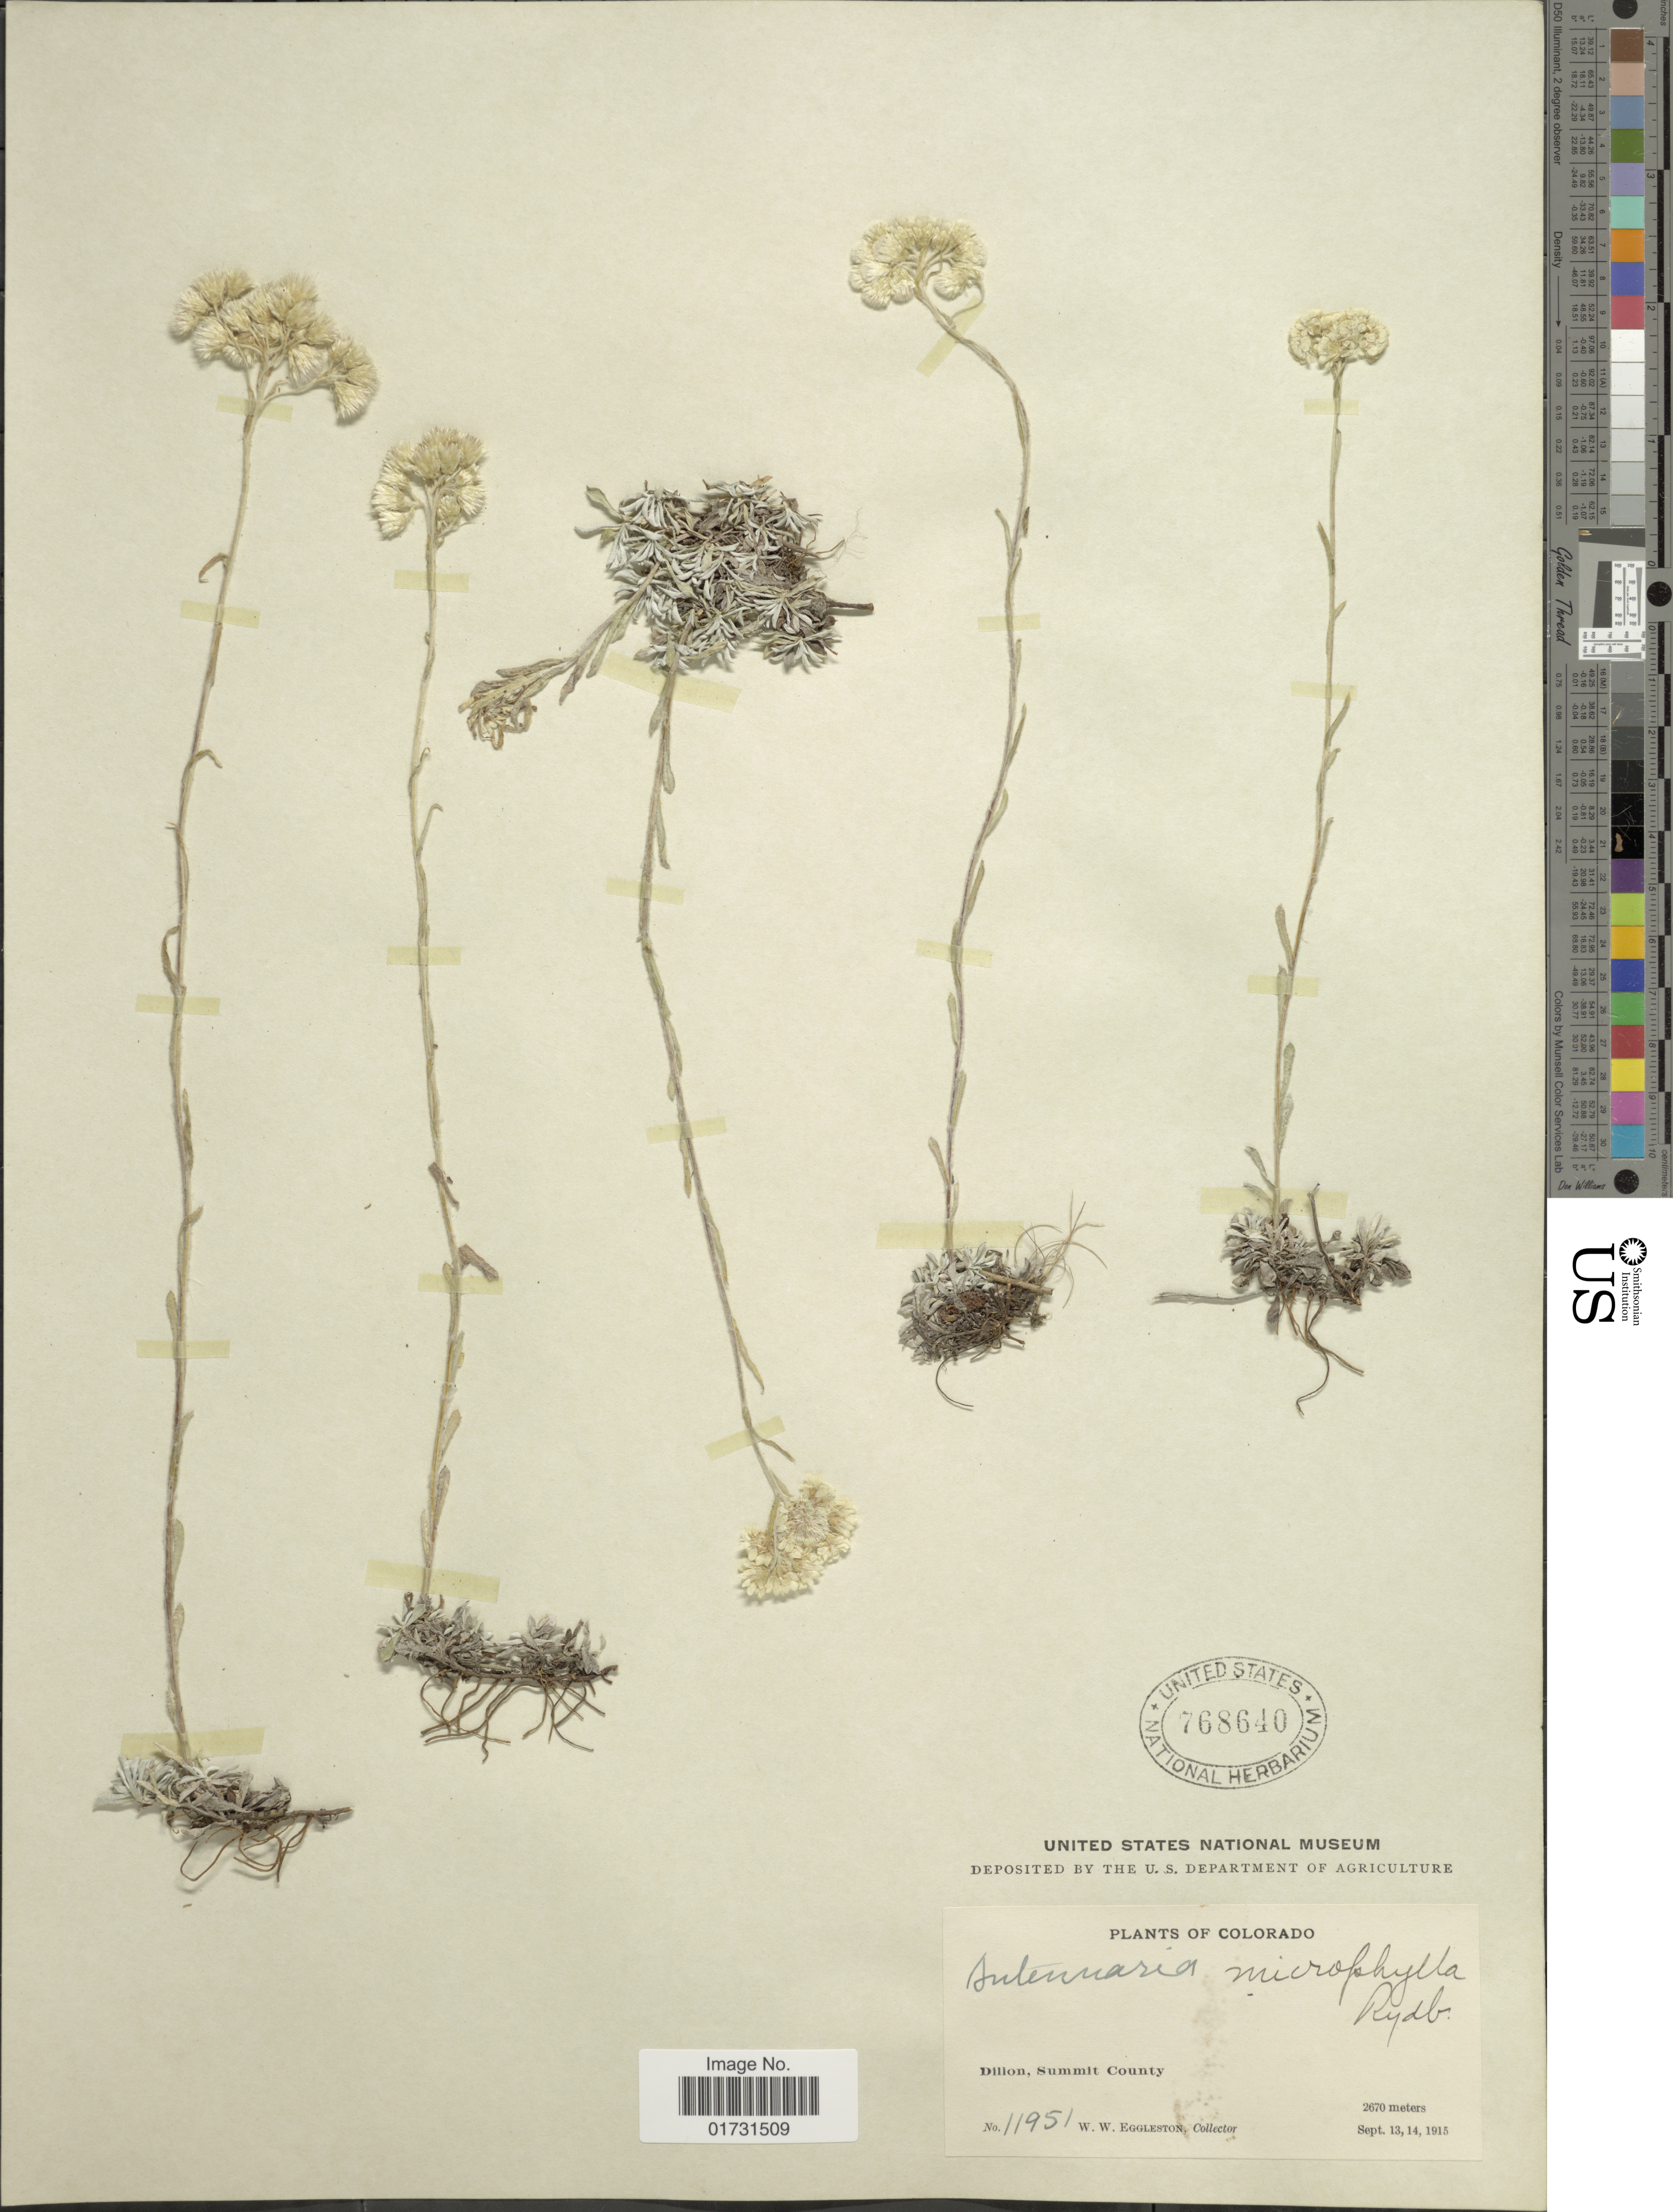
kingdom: Plantae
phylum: Tracheophyta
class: Magnoliopsida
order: Asterales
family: Asteraceae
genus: Antennaria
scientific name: Antennaria microphylla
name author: Rydb.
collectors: W. W. Eggleston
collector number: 11951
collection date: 1915-09-13/1915-09-14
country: United States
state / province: Colorado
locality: Dillon, Summit County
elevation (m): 2670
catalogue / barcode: US 768640